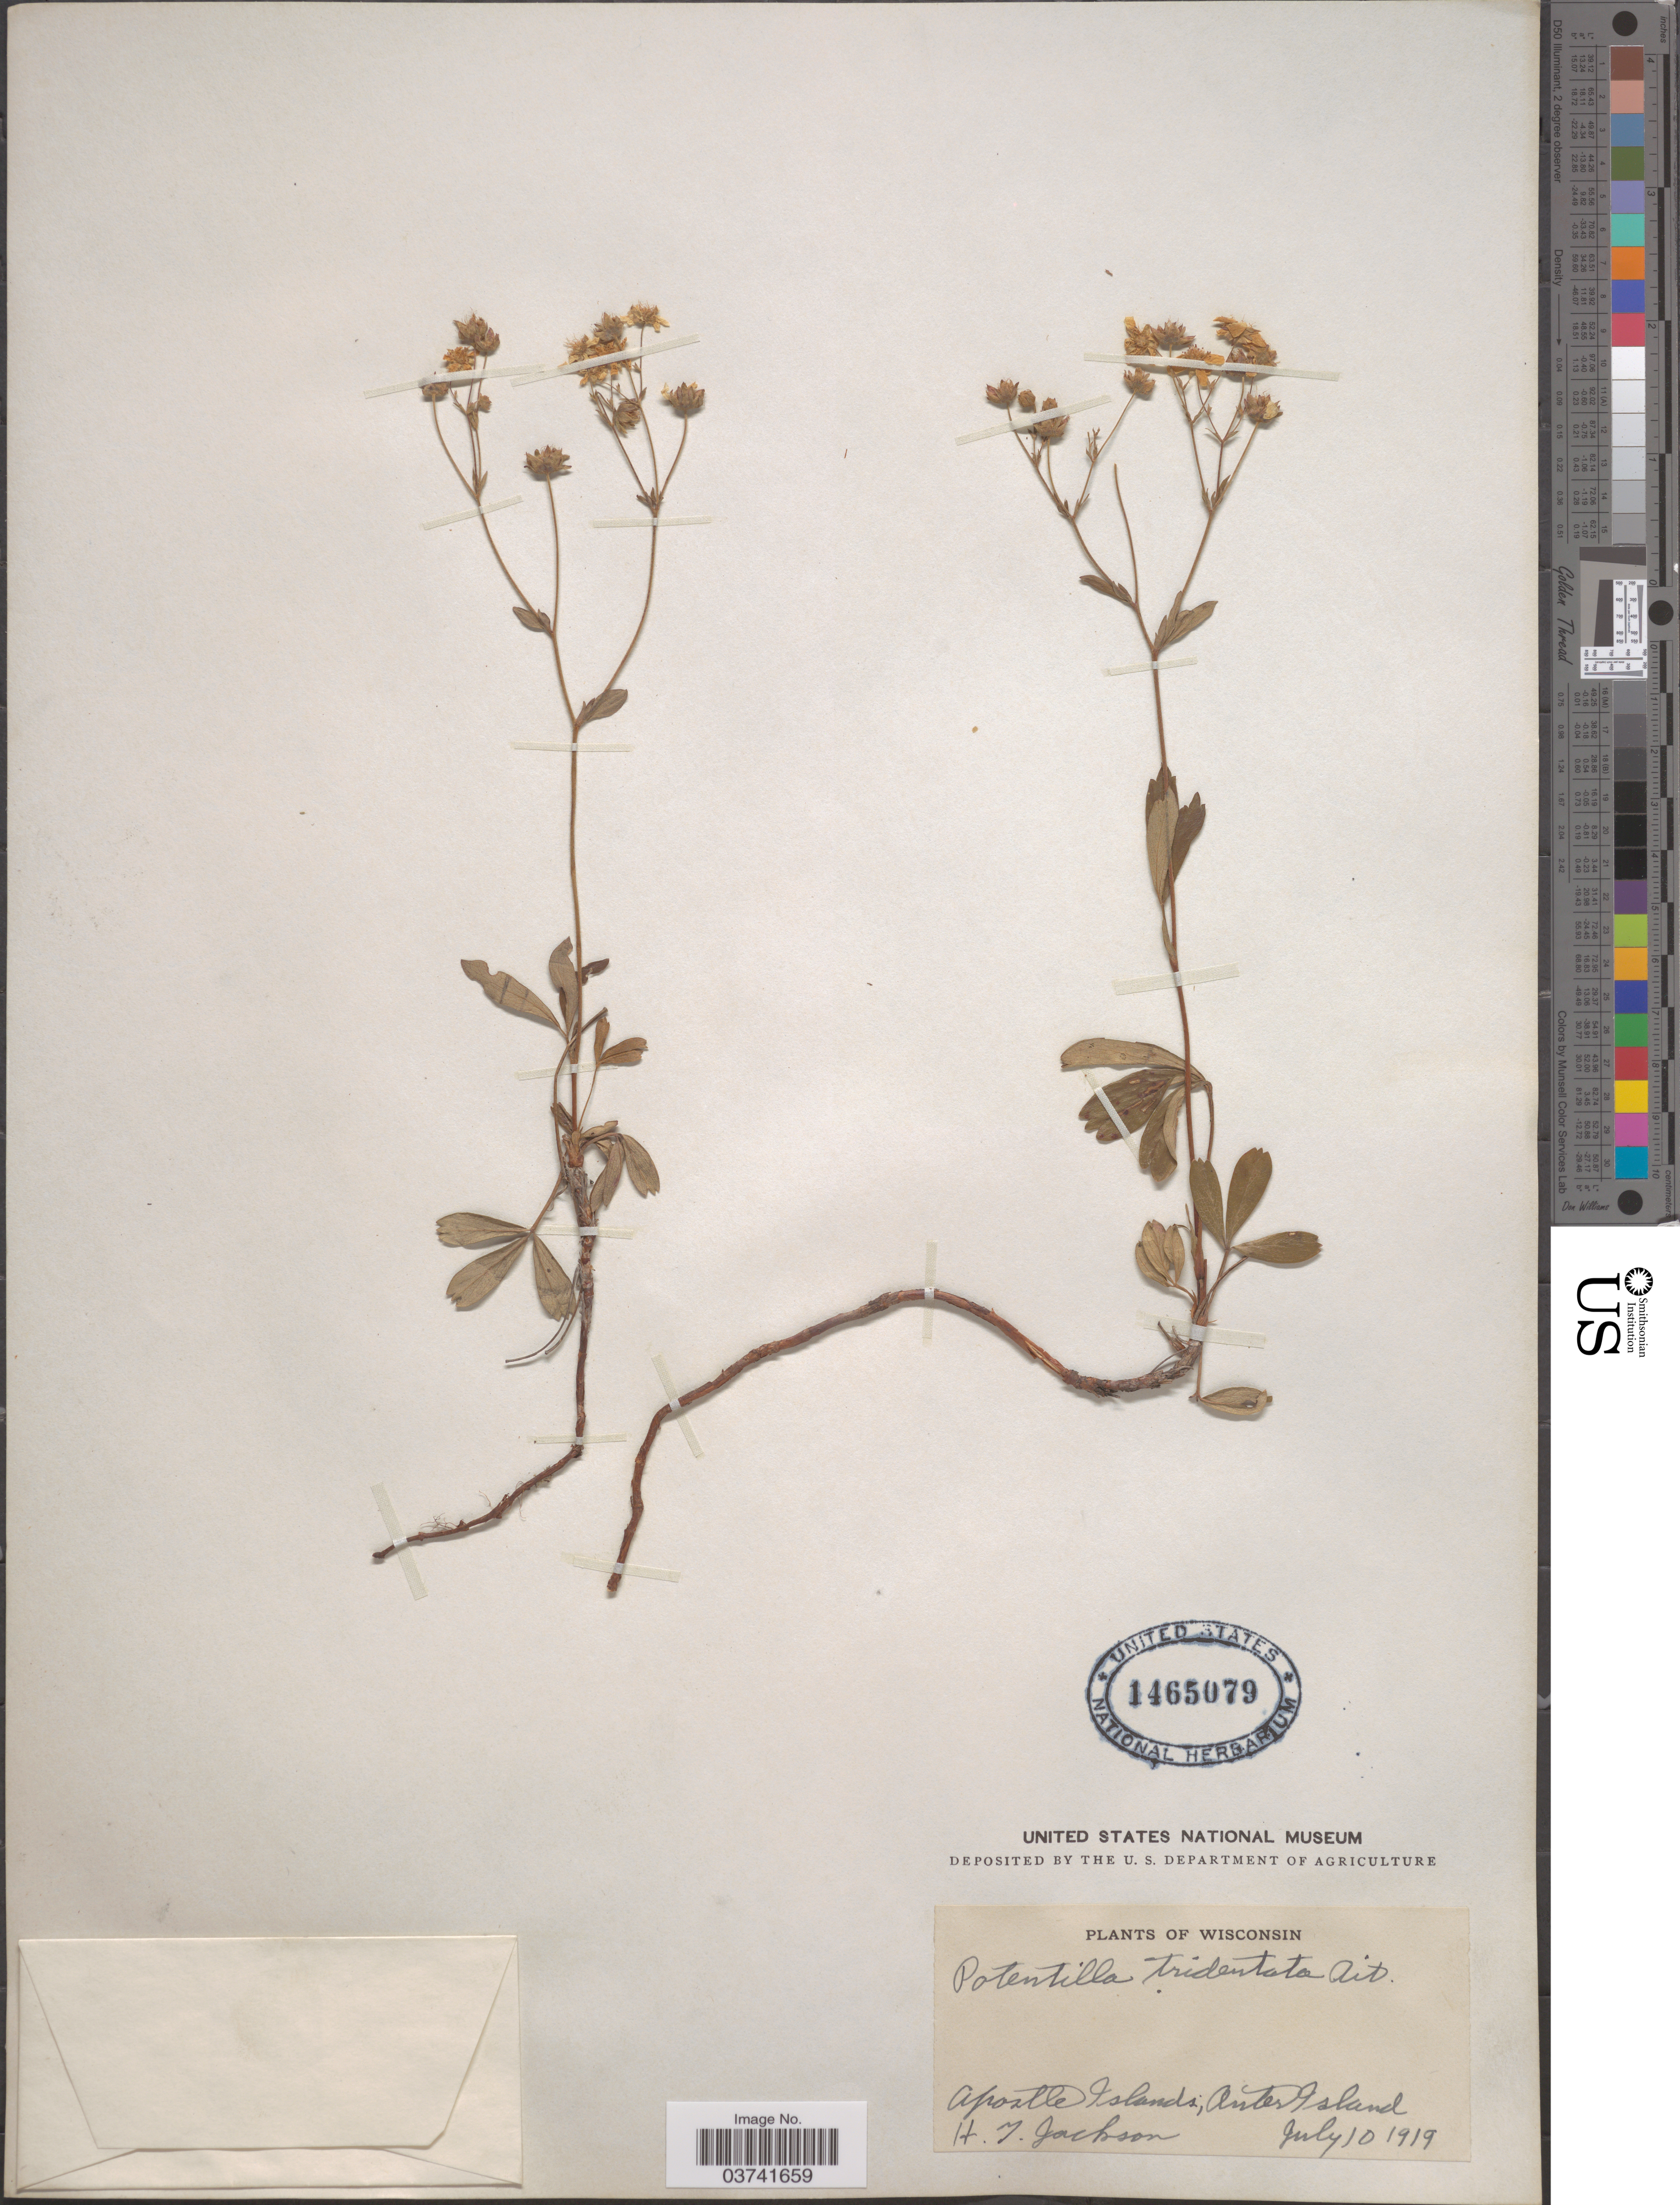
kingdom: Plantae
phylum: Tracheophyta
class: Magnoliopsida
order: Rosales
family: Rosaceae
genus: Potentilla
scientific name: Potentilla tridentata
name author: Aiton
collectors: H. Jackson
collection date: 1919-07-10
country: United States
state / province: Wisconsin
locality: Apostle Islands; Anter Island.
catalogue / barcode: US 1465079